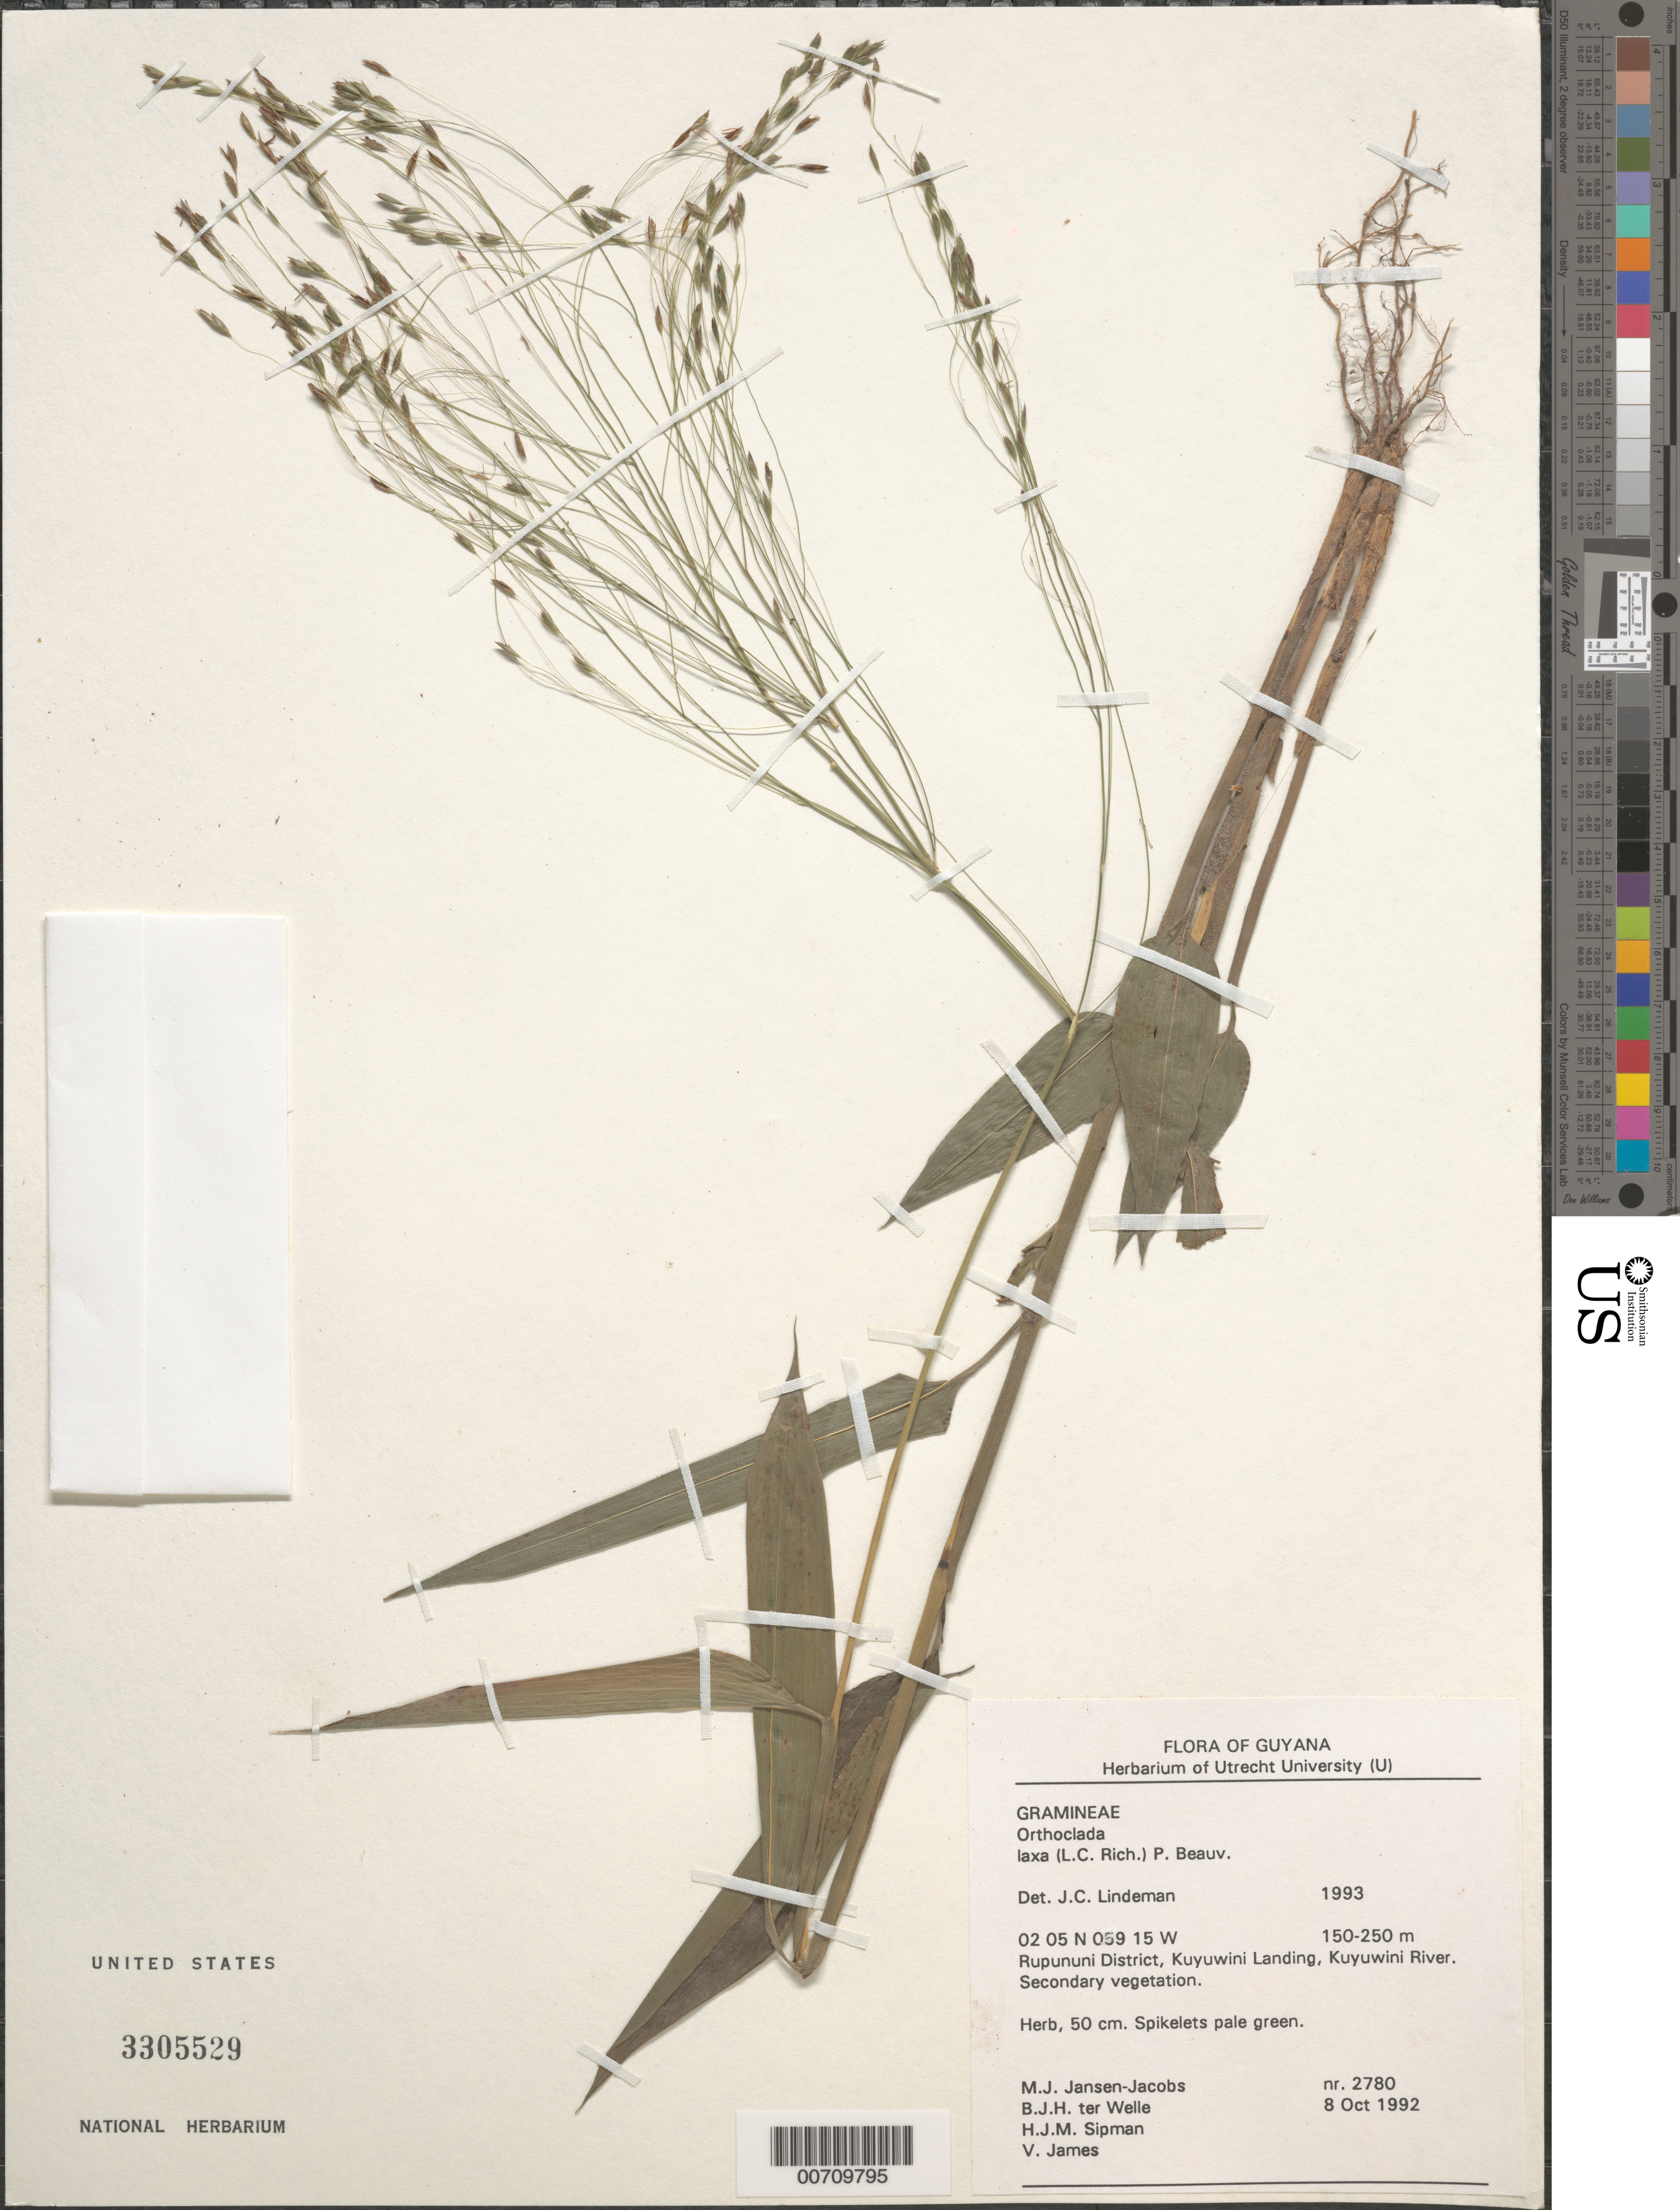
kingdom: Plantae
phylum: Tracheophyta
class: Liliopsida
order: Poales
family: Poaceae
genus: Orthoclada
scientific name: Orthoclada laxa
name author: P. Beauv.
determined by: Lindeman, J. C.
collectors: M. J. Jansen-Jacobs, B. Welle, H. J. M. Sipman & V. James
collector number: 2780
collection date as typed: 8-Oct-92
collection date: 1992-10-08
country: Guyana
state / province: U. Takutu-U. Essequibo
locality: Kuyuwini Landing, Kuyuwini River, Rupununi District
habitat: Secondary vegetation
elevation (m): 150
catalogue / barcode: US 3305529